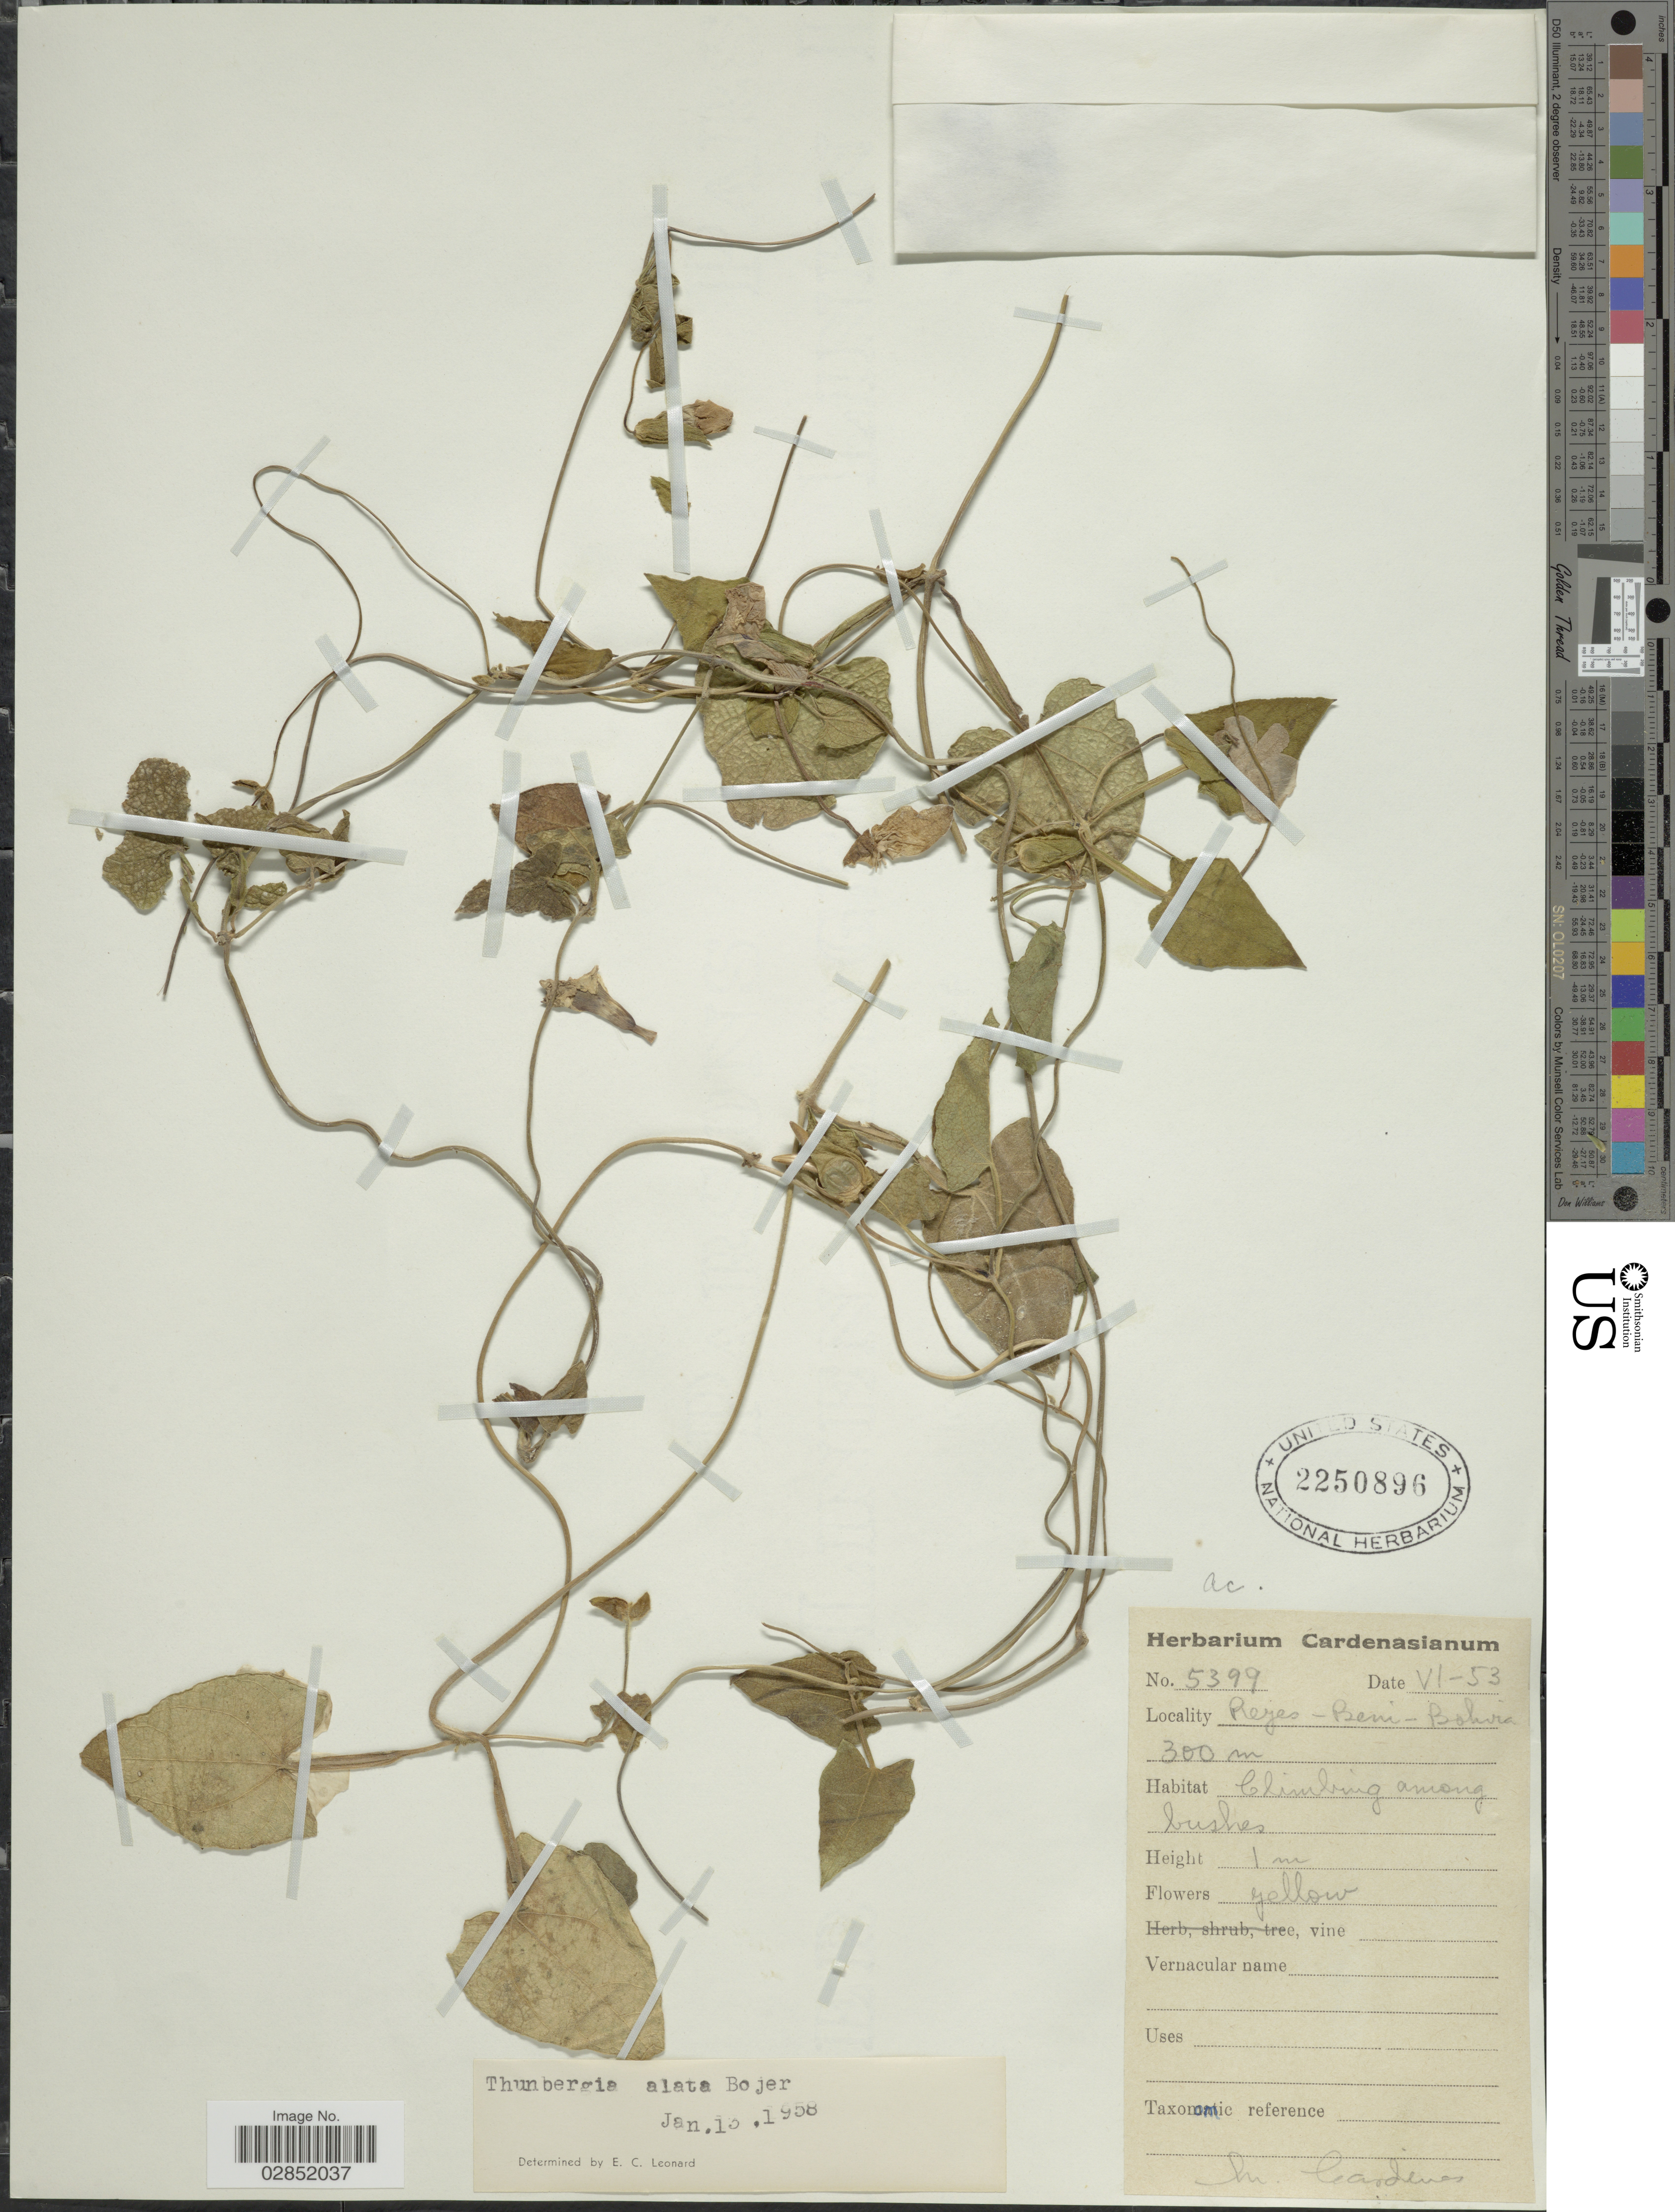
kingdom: Plantae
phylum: Tracheophyta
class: Magnoliopsida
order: Lamiales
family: Acanthaceae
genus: Thunbergia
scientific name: Thunbergia alata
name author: Bojer ex Sims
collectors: M. Cárdenas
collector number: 5399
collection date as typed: Transcribed d/m/y: /6/53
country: Bolivia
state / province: Beni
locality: Reyes.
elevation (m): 300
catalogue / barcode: US 2250896